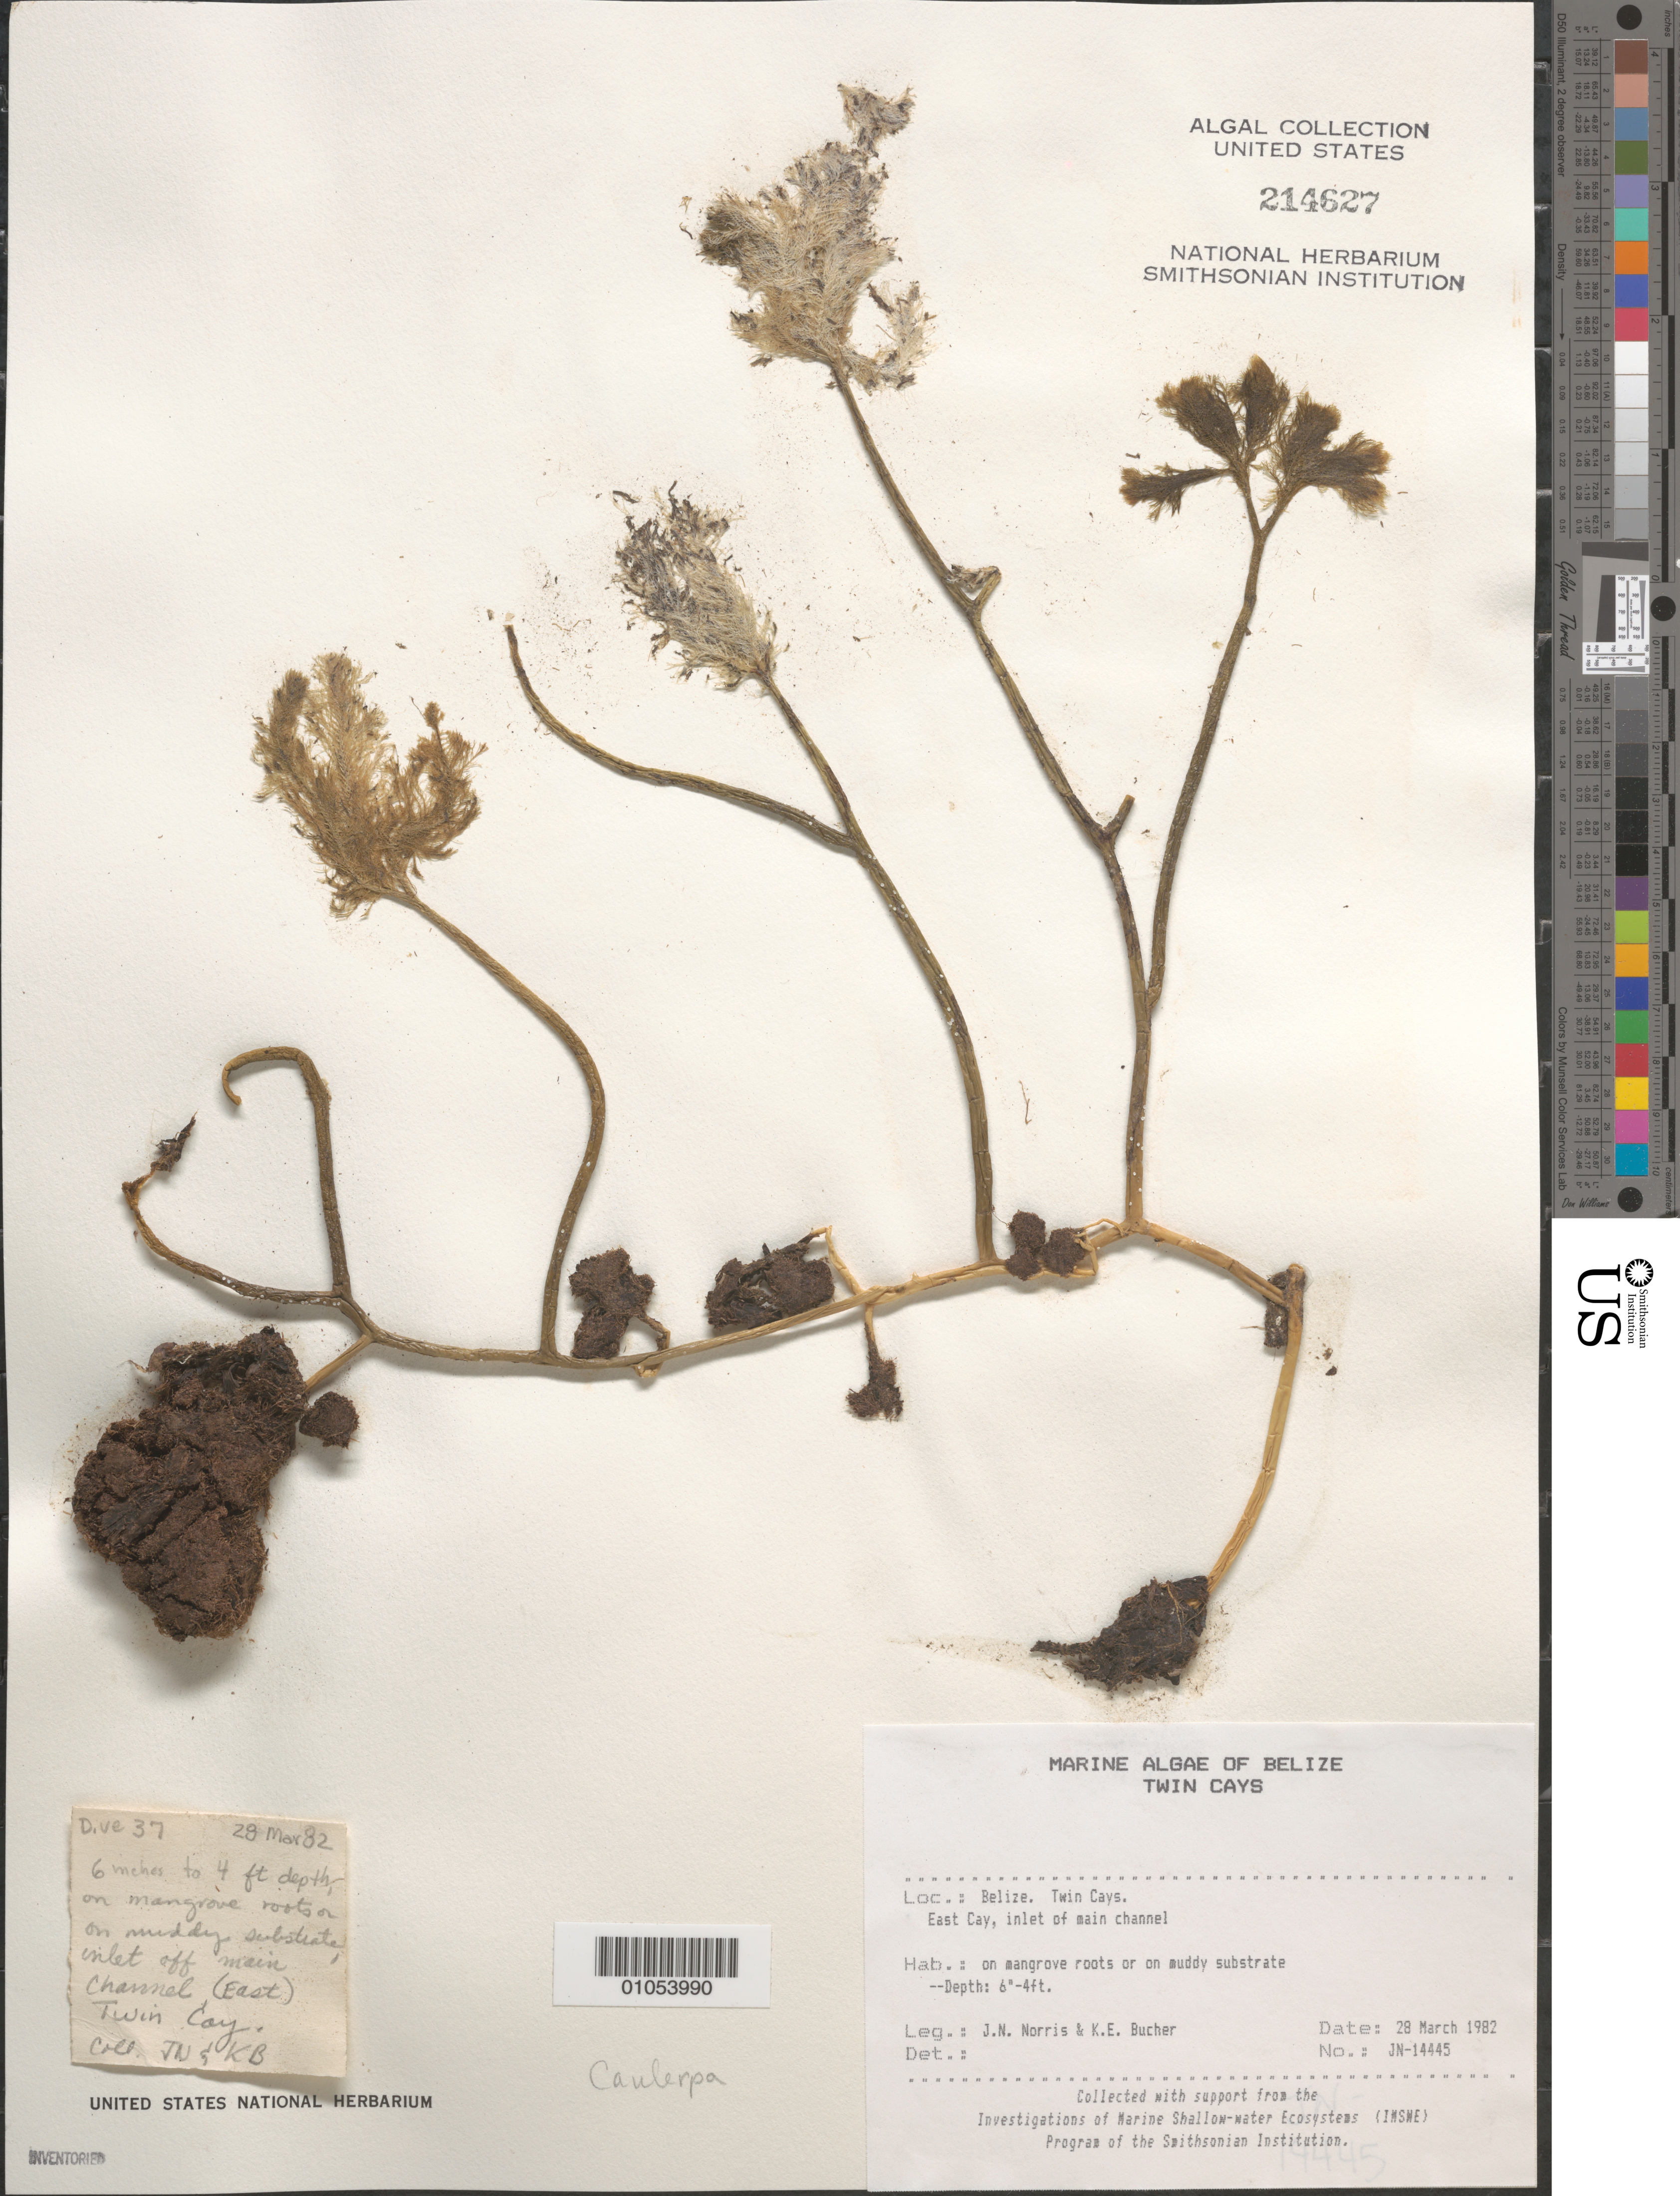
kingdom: Plantae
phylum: Chlorophyta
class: Ulvophyceae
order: Bryopsidales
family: Caulerpaceae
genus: Caulerpa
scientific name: Caulerpa sp.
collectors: J. N. Norris & K. E. Bucher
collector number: JN-14445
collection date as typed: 28 Mar 1982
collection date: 1982-03-28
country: Belize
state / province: Stann Creek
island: East Cay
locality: Inlet of main channel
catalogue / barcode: US 214627